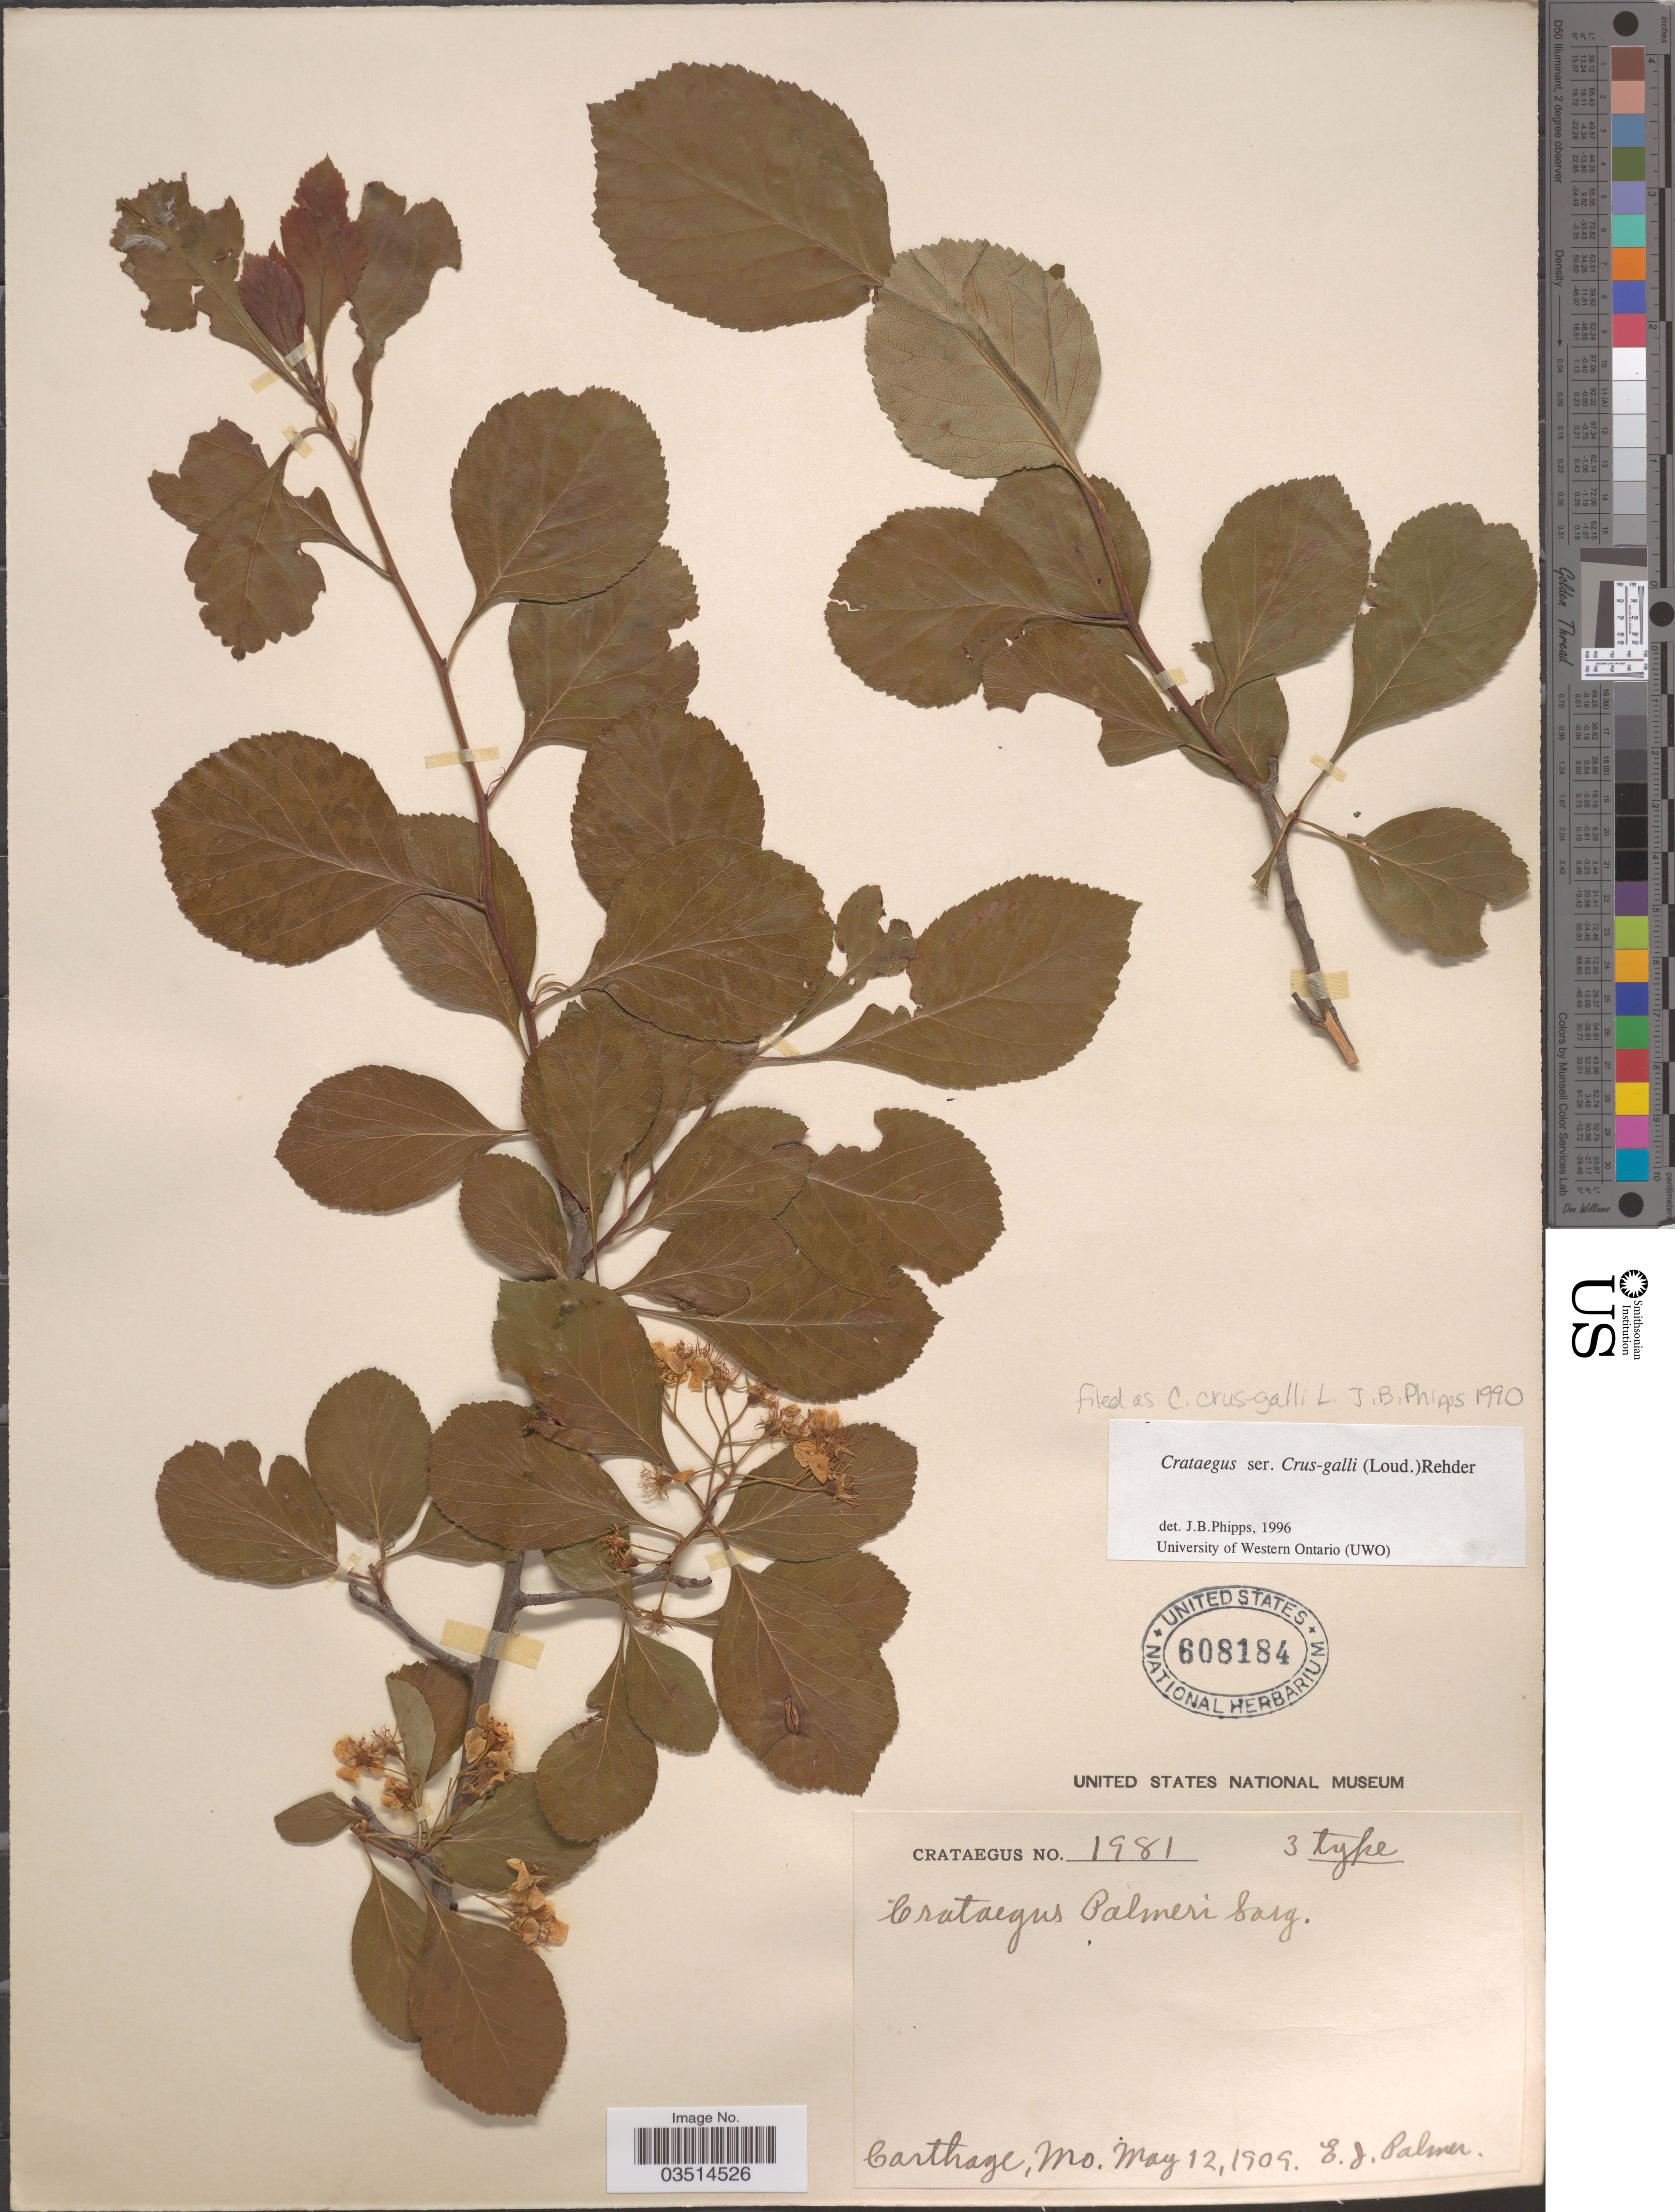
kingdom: Plantae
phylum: Tracheophyta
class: Magnoliopsida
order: Rosales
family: Rosaceae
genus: Crataegus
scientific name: Crataegus crus-galli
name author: L.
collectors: E. J. Palmer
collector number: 1981?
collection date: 1909-05-12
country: United States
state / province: Missouri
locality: Carthage.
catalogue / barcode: US 608184